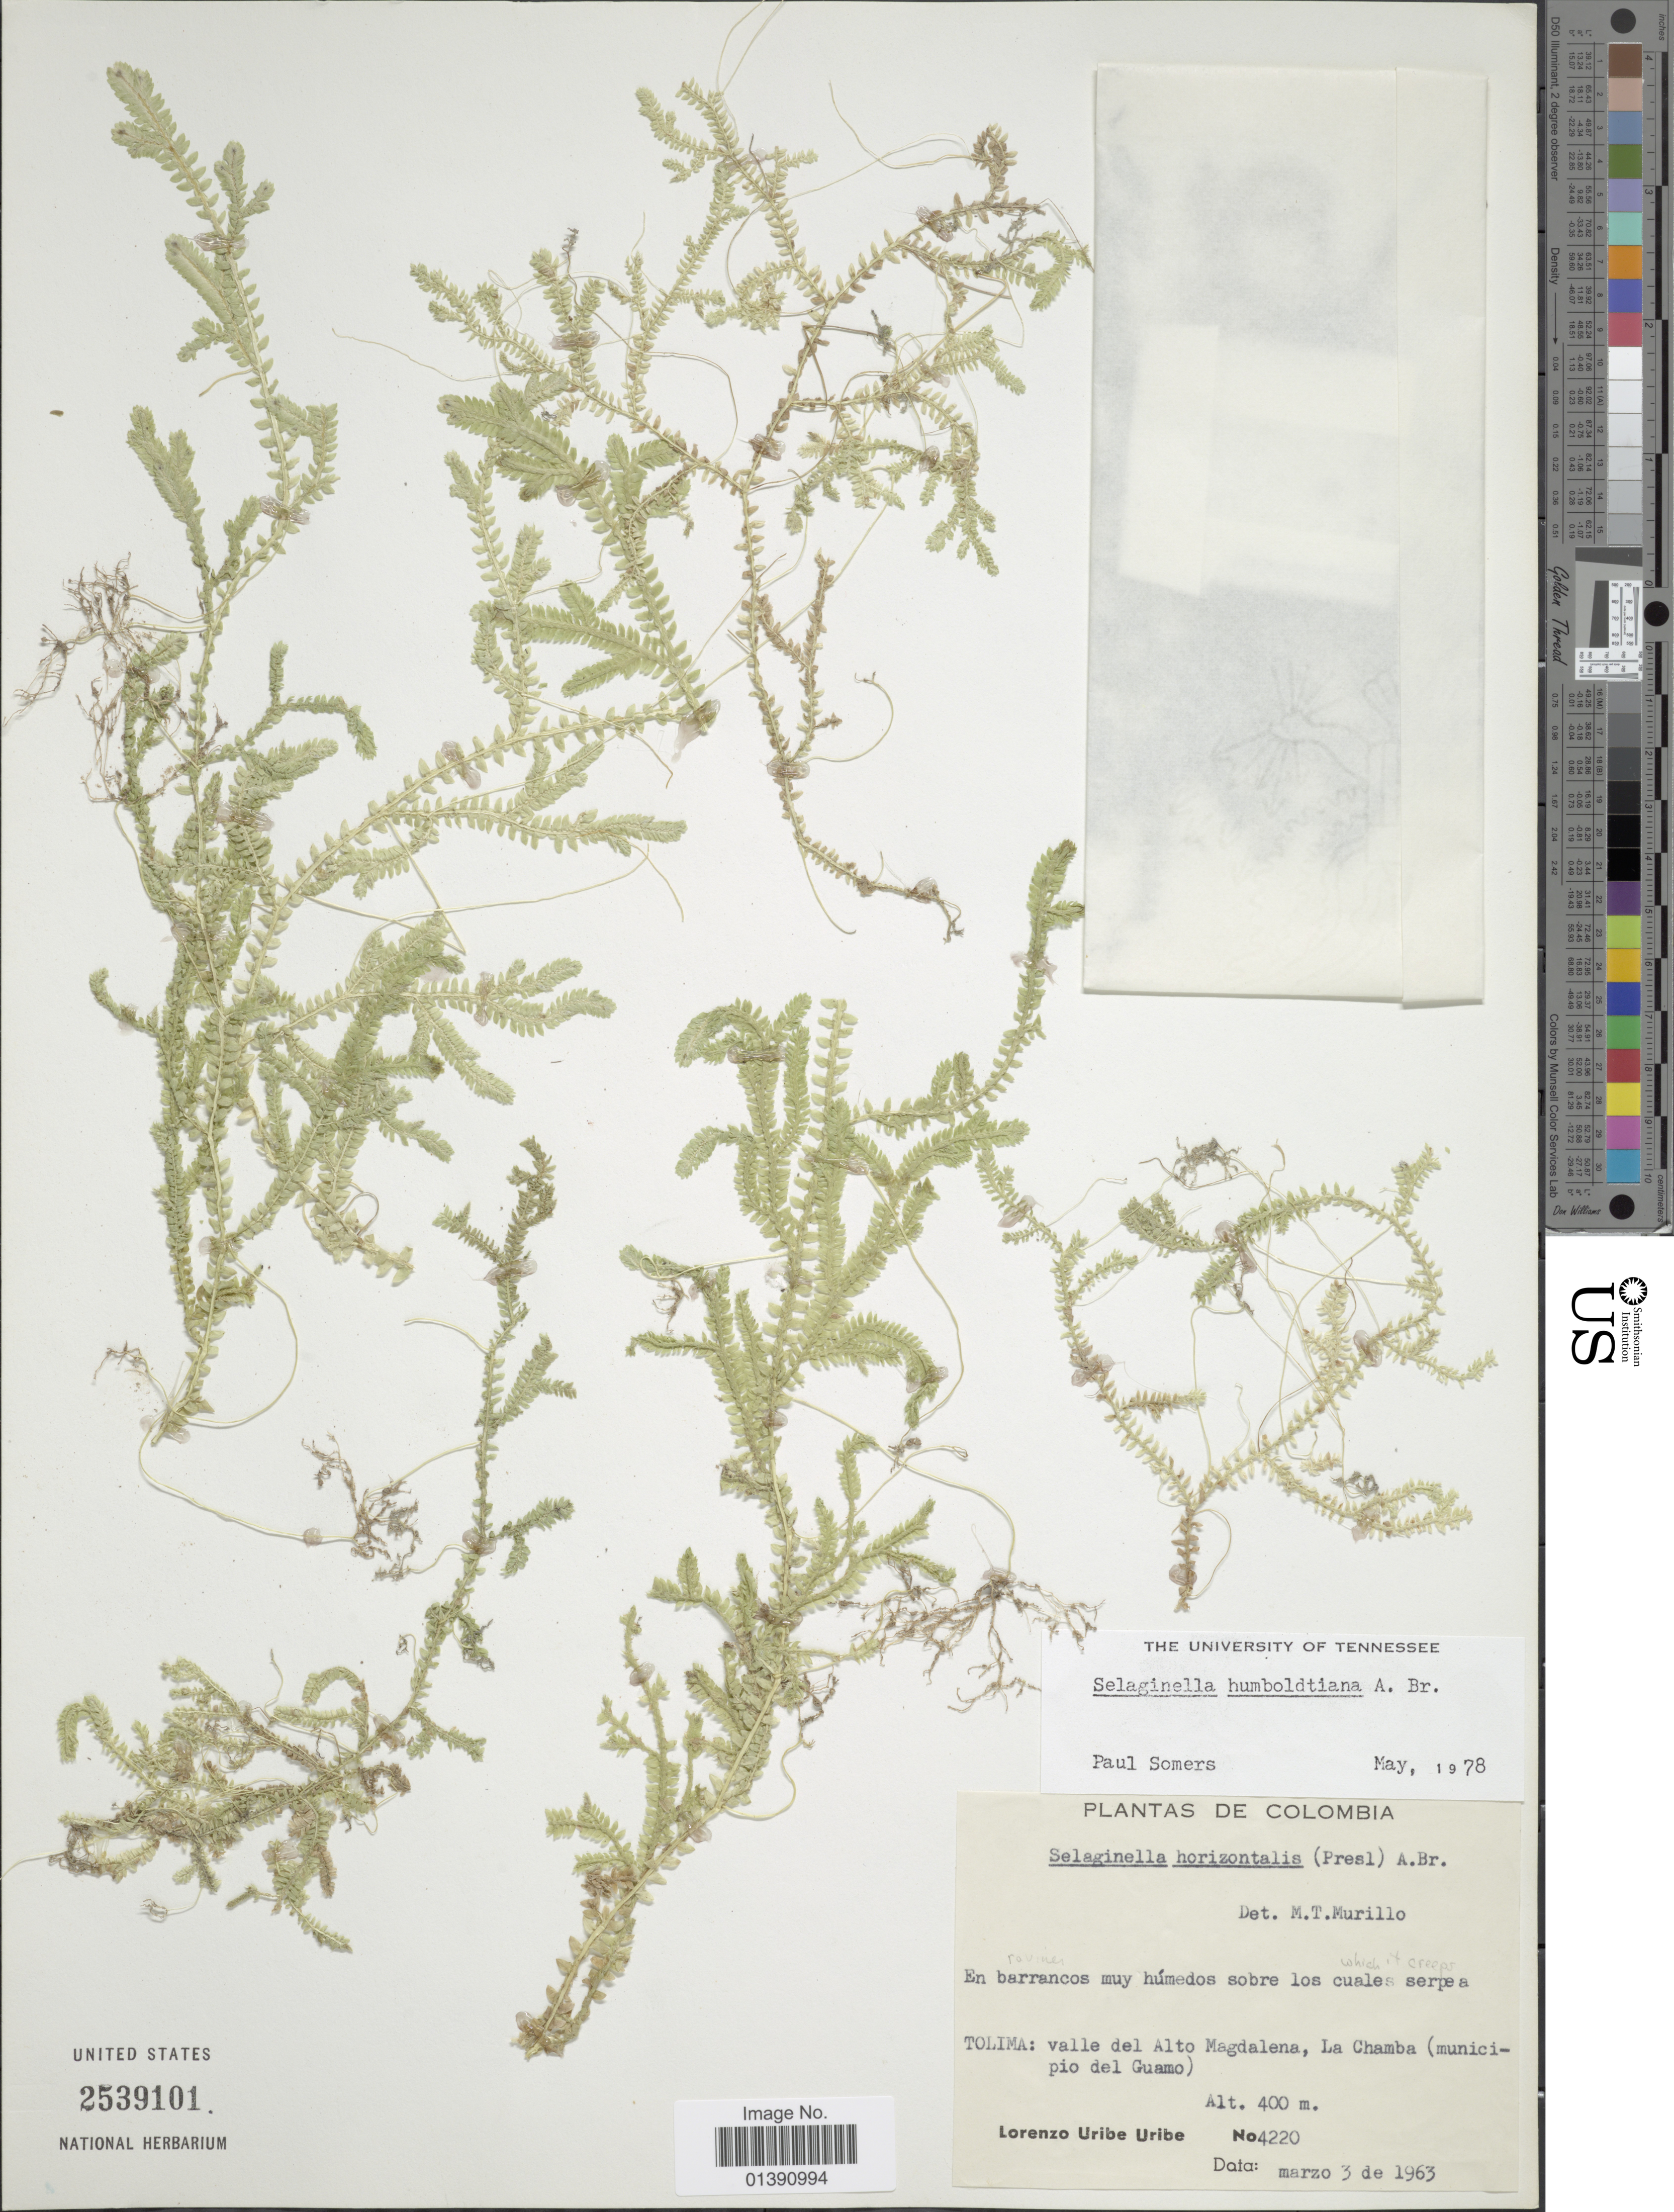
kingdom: Plantae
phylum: Tracheophyta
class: Lycopodiopsida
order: Selaginellales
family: Selaginellaceae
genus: Selaginella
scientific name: Selaginella humboldtiana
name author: A. Br.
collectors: L. Uribe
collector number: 4220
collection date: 1963-03-03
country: Colombia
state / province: Tolima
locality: Valle del Alto Magdalena, La Chamba (municipio del Guama)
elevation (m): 400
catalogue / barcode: US 2539101